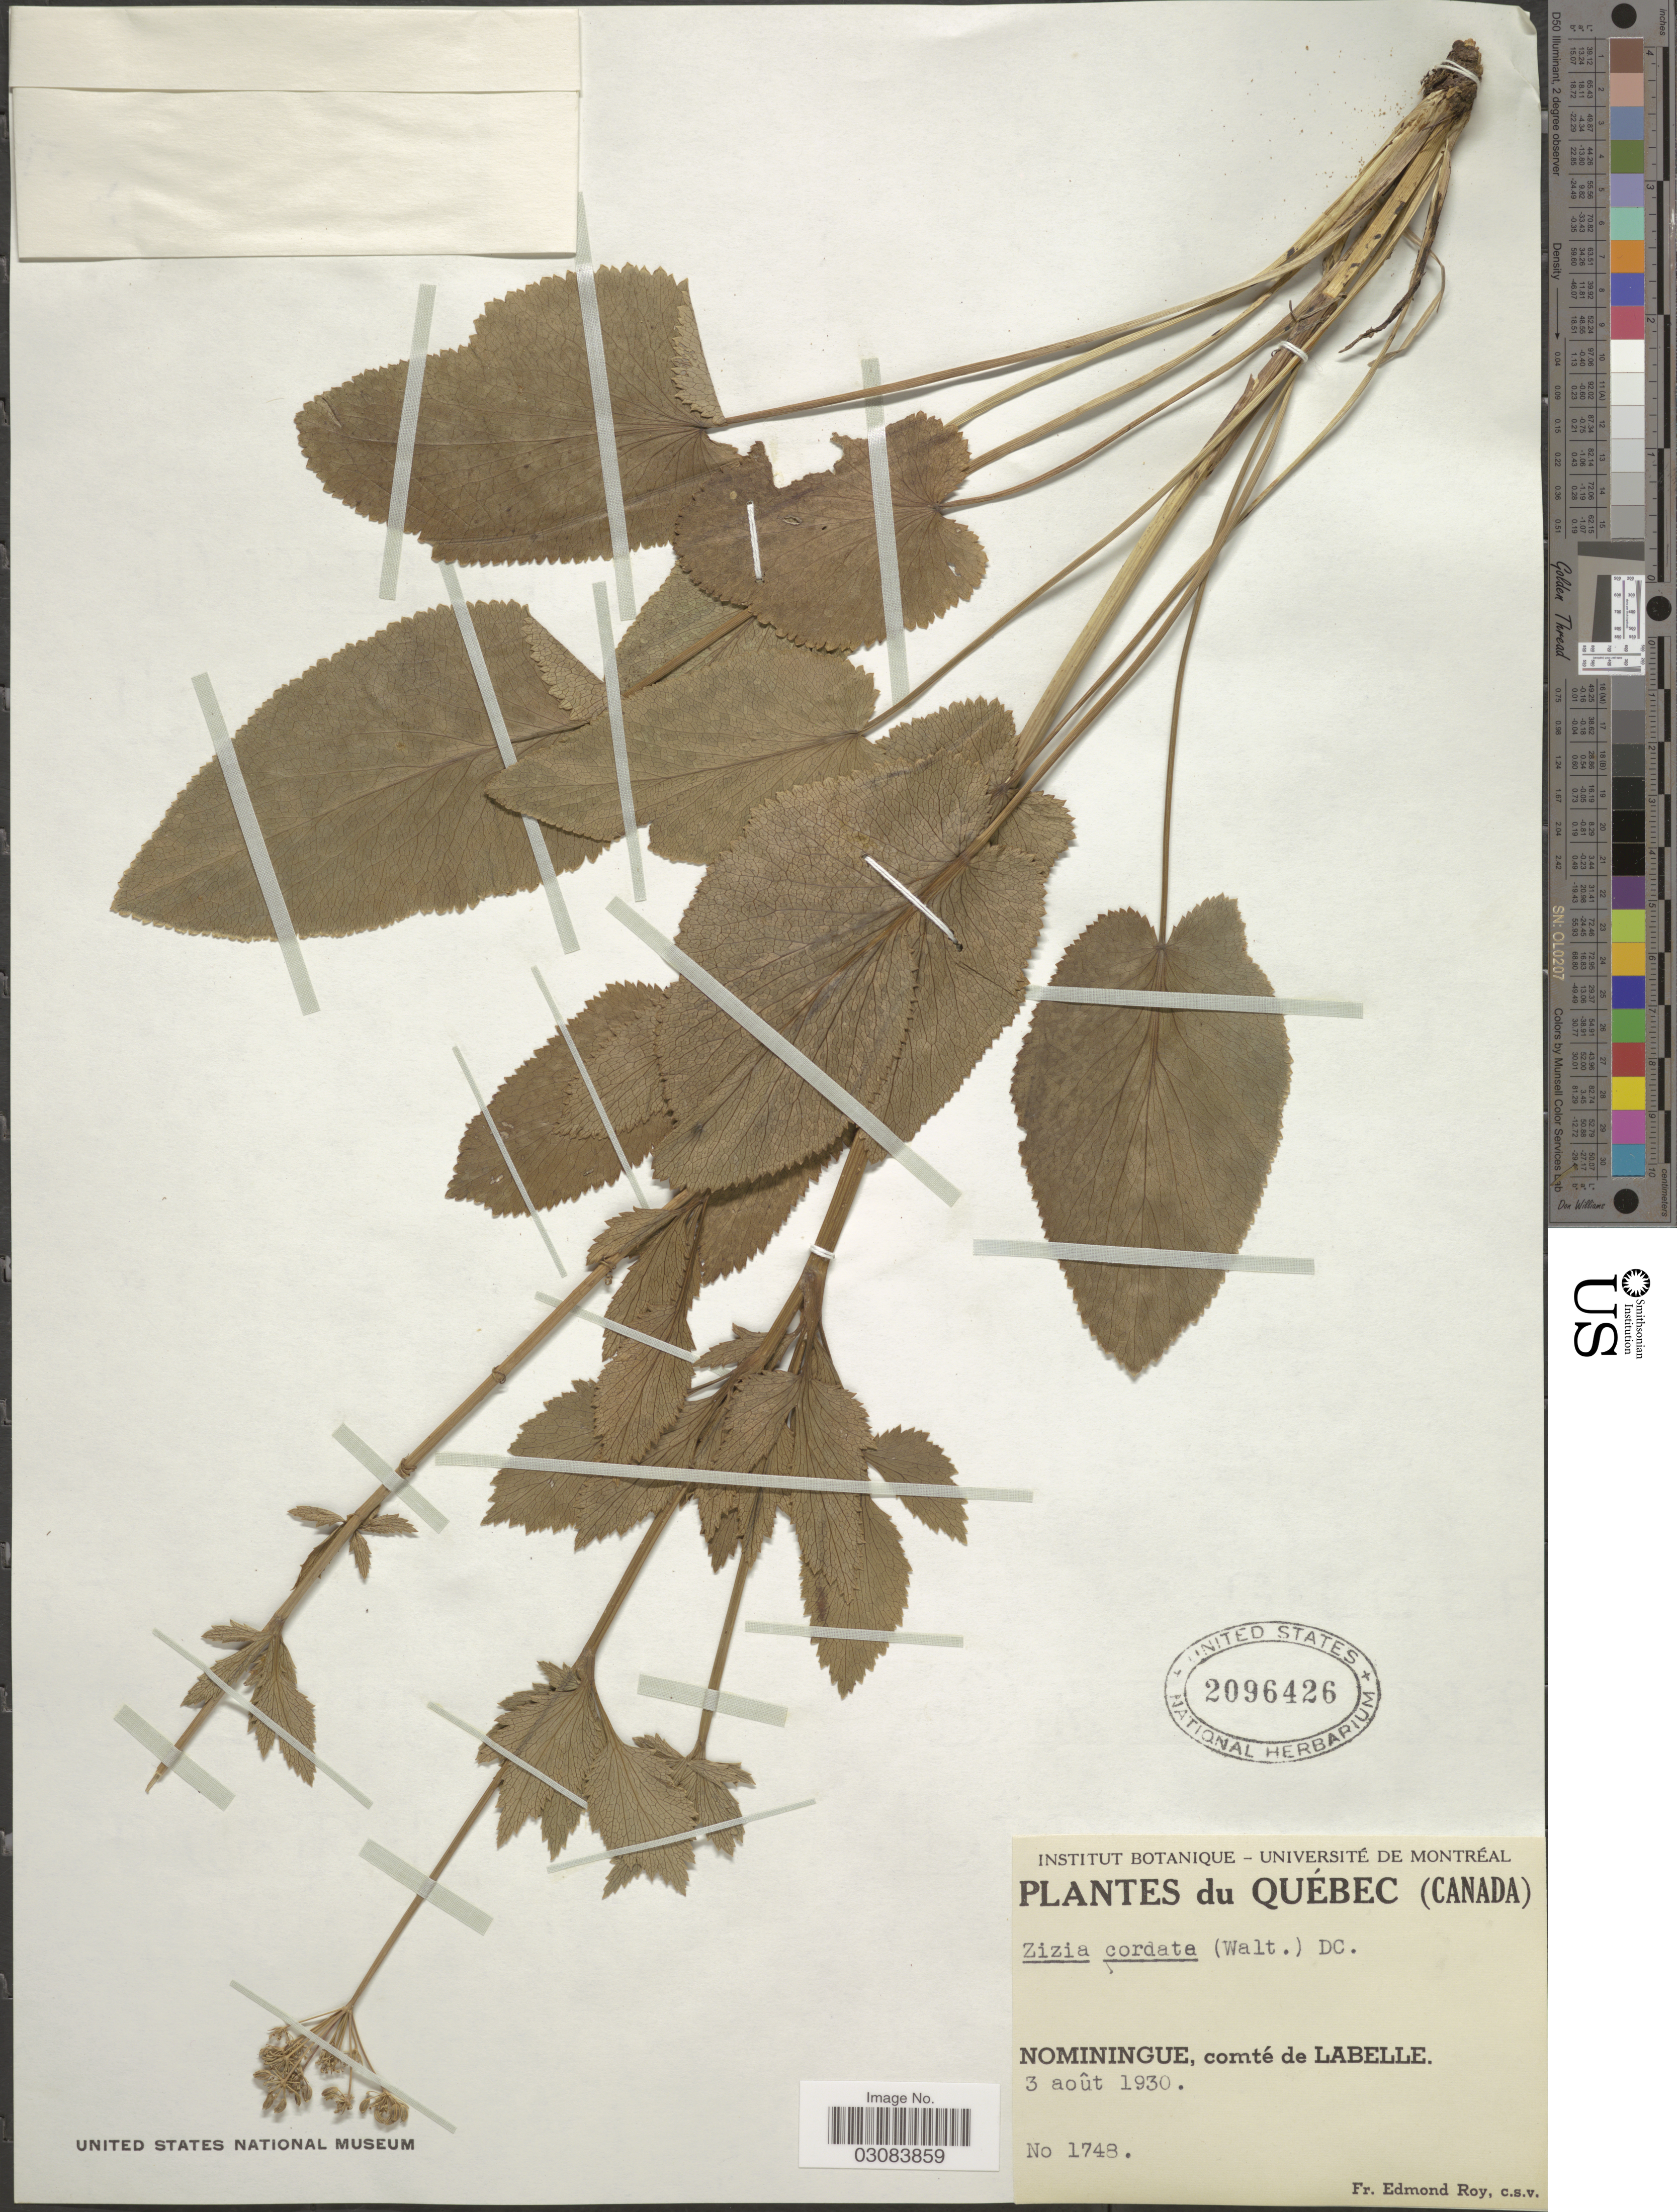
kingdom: Plantae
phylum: Tracheophyta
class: Magnoliopsida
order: Apiales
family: Apiaceae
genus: Zizia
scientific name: Zizia aptera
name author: (A. Gray) Fernald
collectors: E. Roy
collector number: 1748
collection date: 1930-08-03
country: Canada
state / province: Quebec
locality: Nominingue, comté de Labelle.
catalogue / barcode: US 2096426